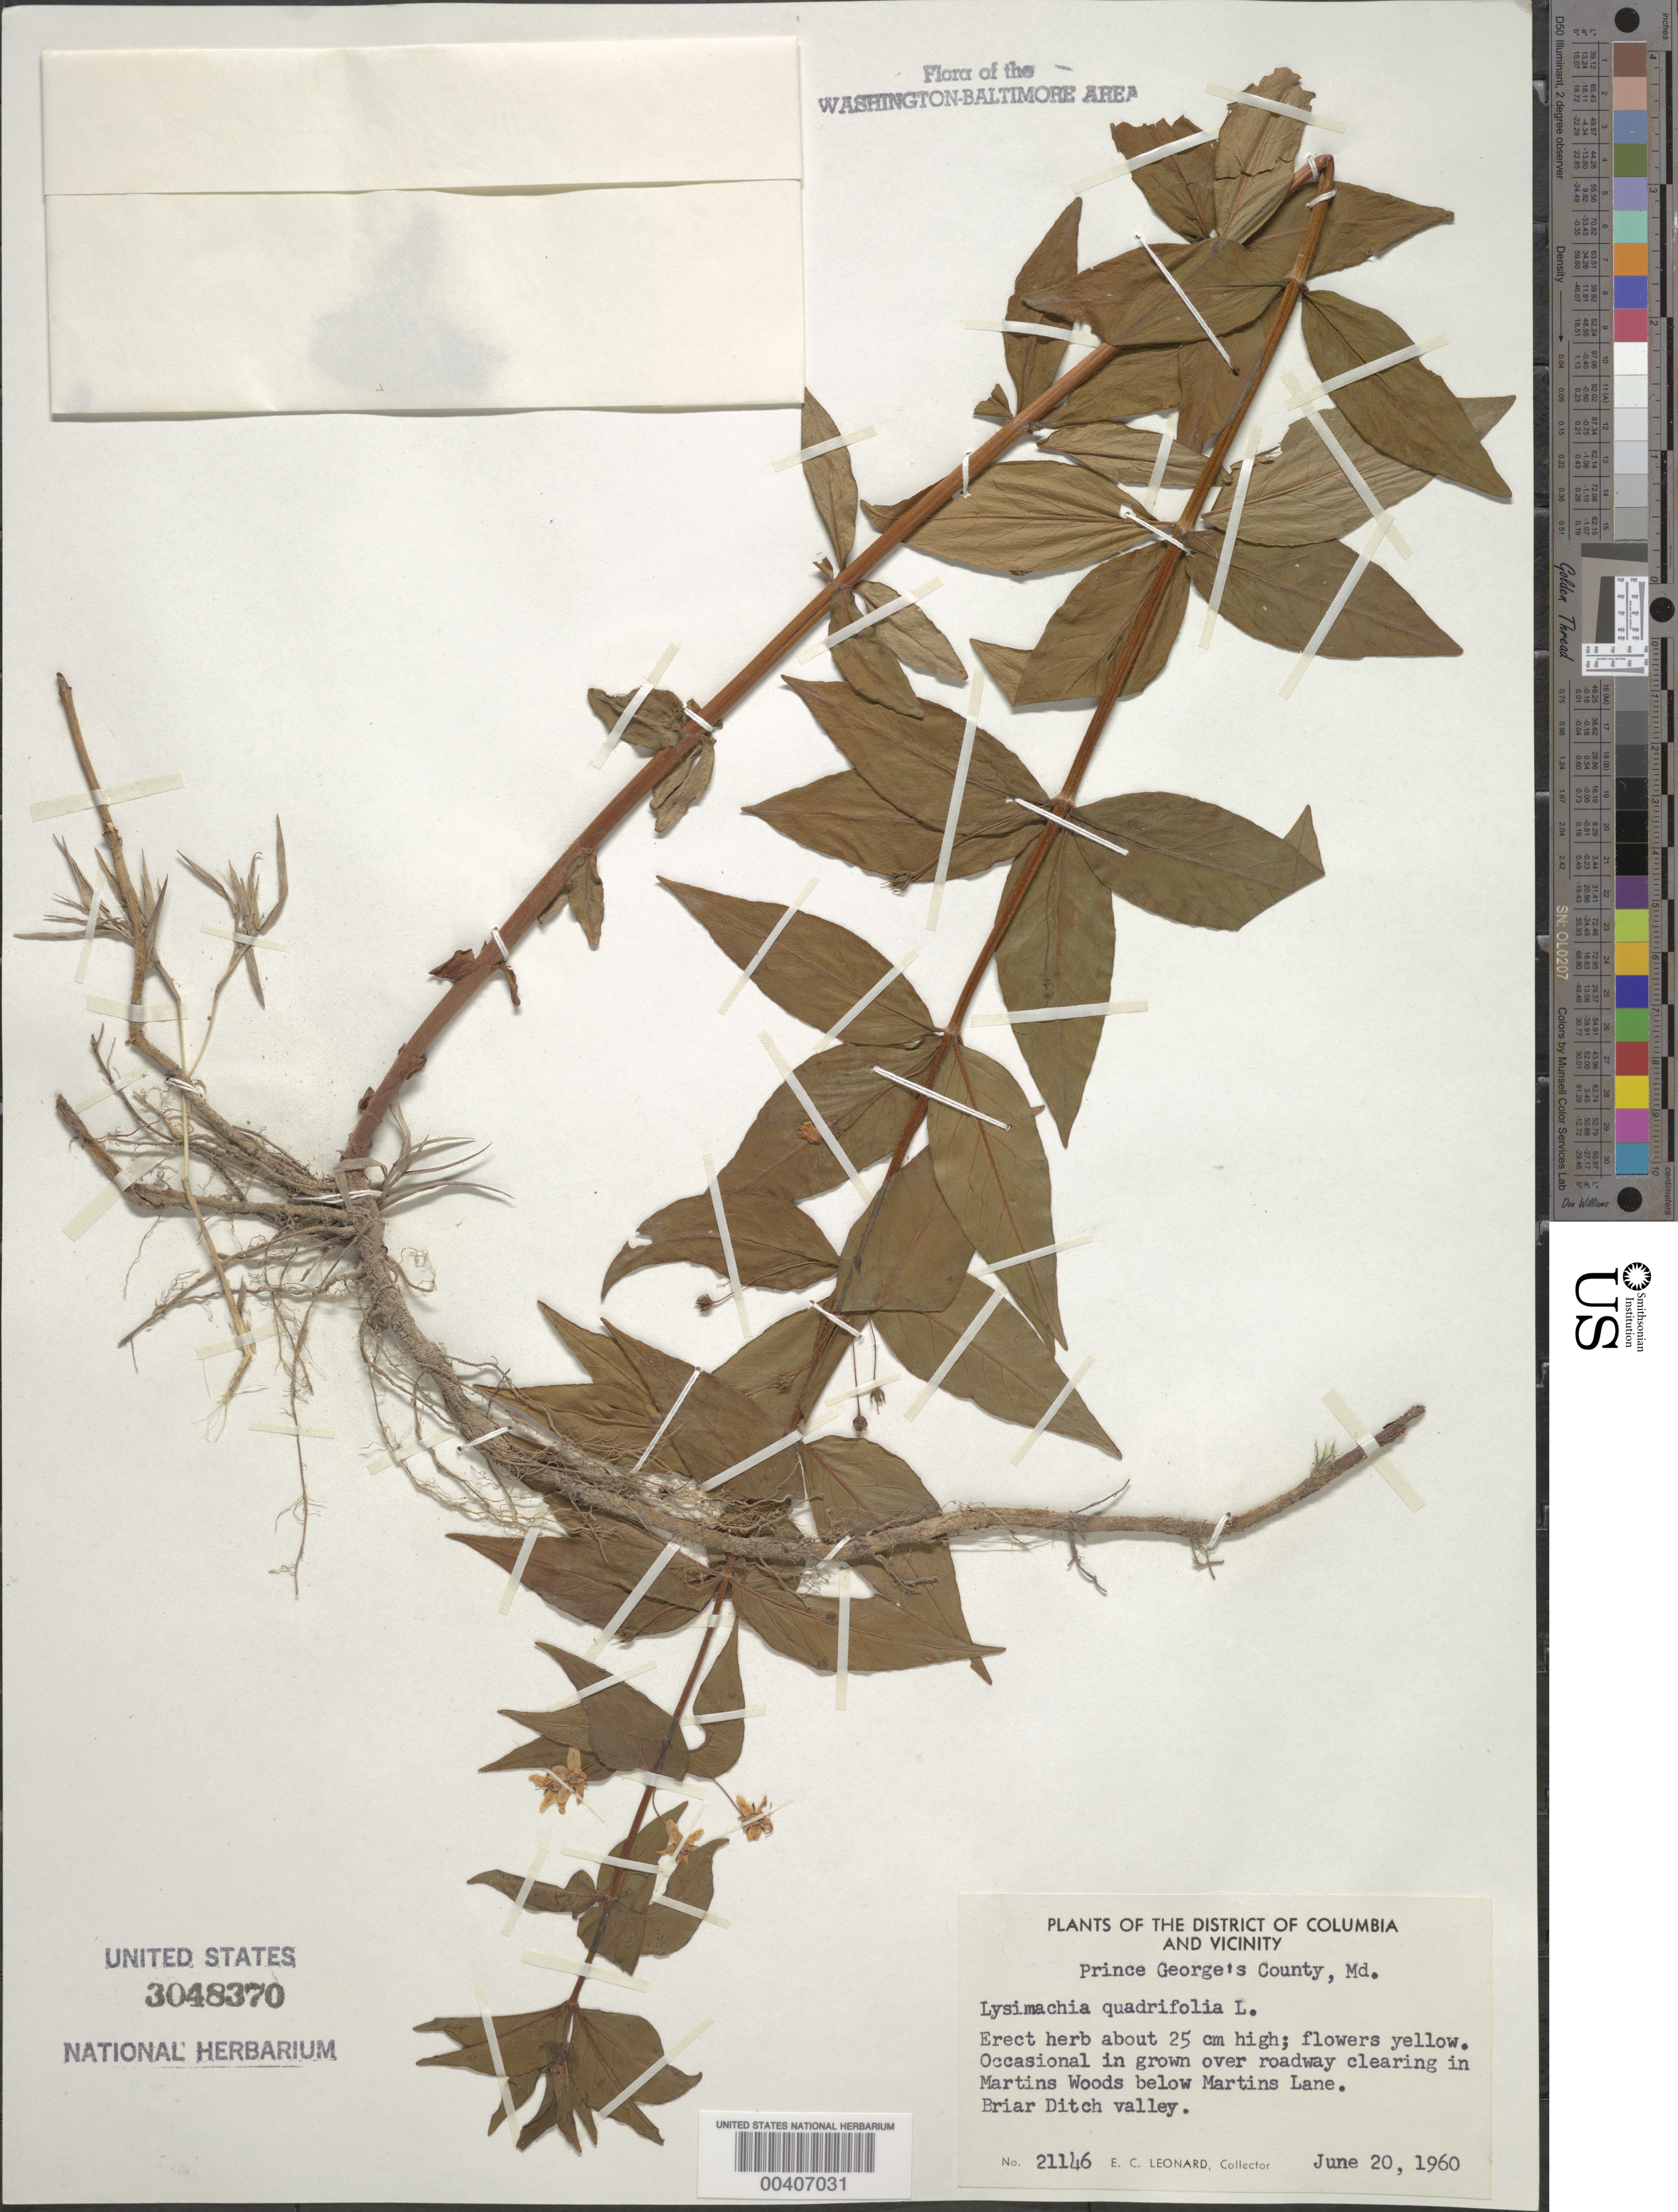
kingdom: Plantae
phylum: Tracheophyta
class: Magnoliopsida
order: Ericales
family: Primulaceae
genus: Lysimachia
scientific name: Lysimachia quadrifolia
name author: L.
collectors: E. C. Leonard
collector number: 21146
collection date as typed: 20 Jun 1960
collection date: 1960-06-20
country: United States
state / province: Maryland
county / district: Prince George's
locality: Martins Woods below Martins Lane, Briar Ditch Valley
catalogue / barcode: US 3048370